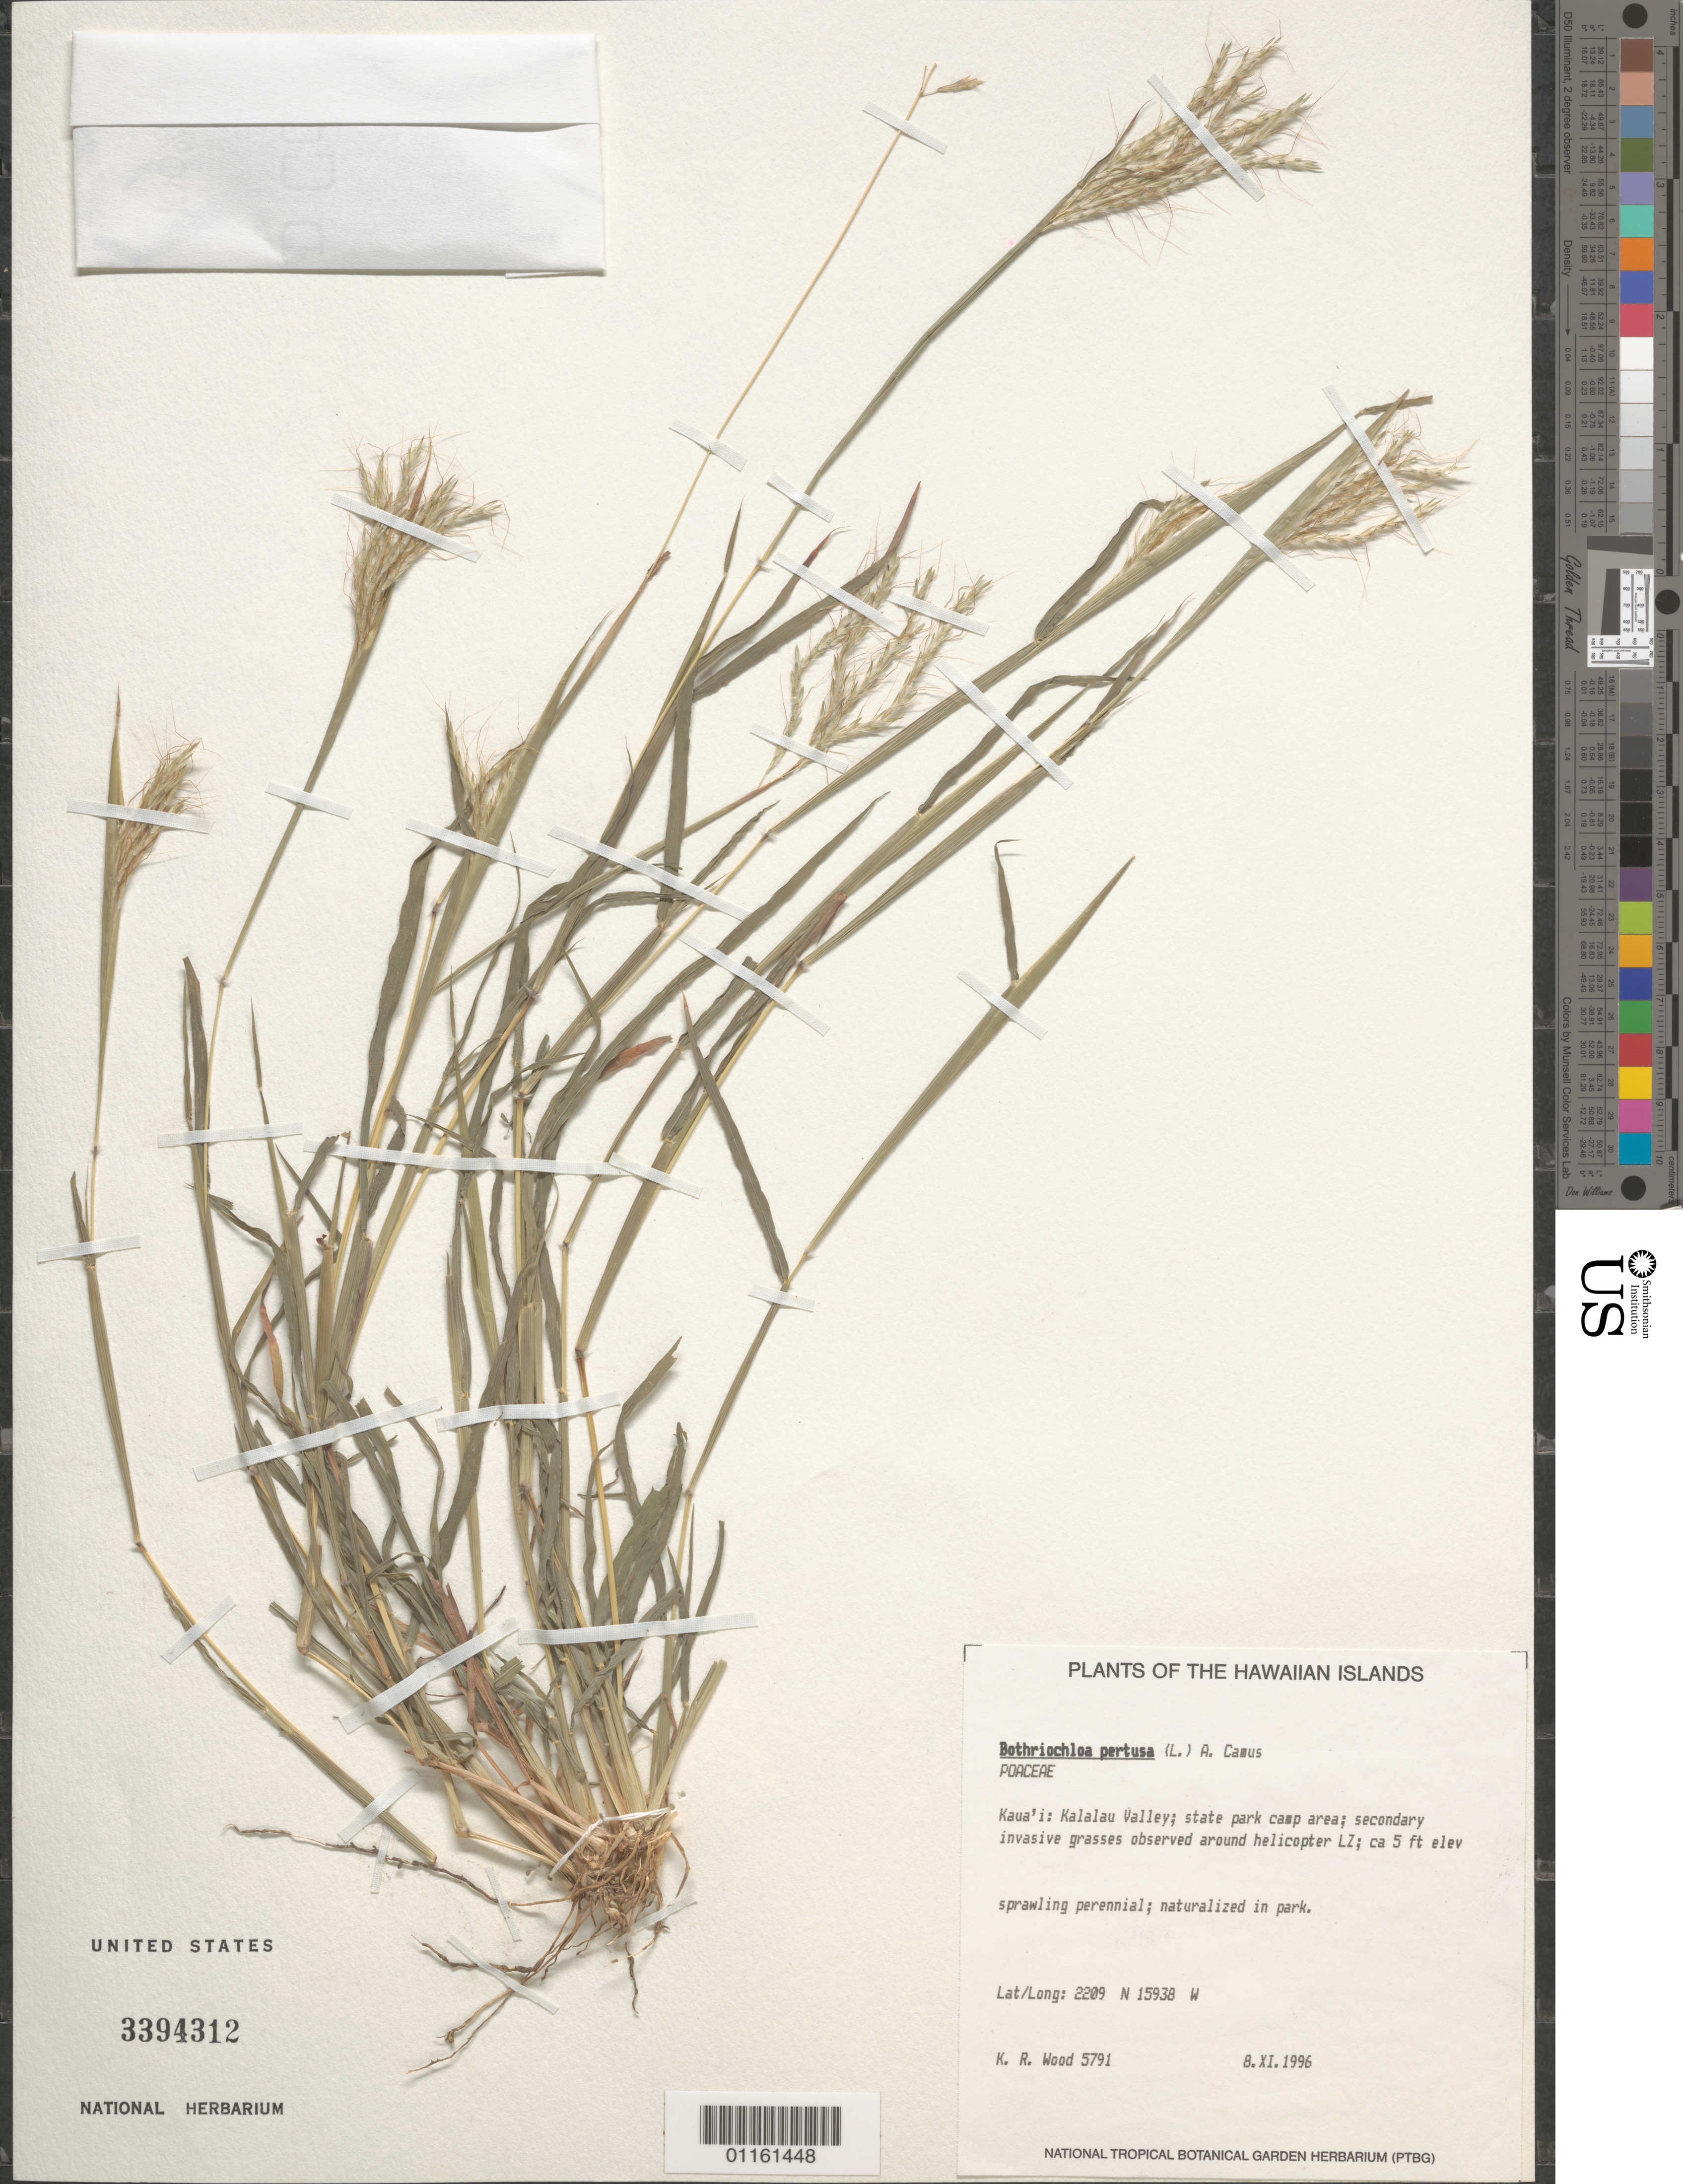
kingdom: Plantae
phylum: Tracheophyta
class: Liliopsida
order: Poales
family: Poaceae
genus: Bothriochloa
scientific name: Bothriochloa pertusa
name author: (L.) A. Camus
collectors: K. R. Wood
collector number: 5791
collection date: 1996-11-08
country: United States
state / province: Hawaii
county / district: Kauai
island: Kaua'i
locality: Kalalau; State Park camp area.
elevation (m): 2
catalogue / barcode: US 3394312